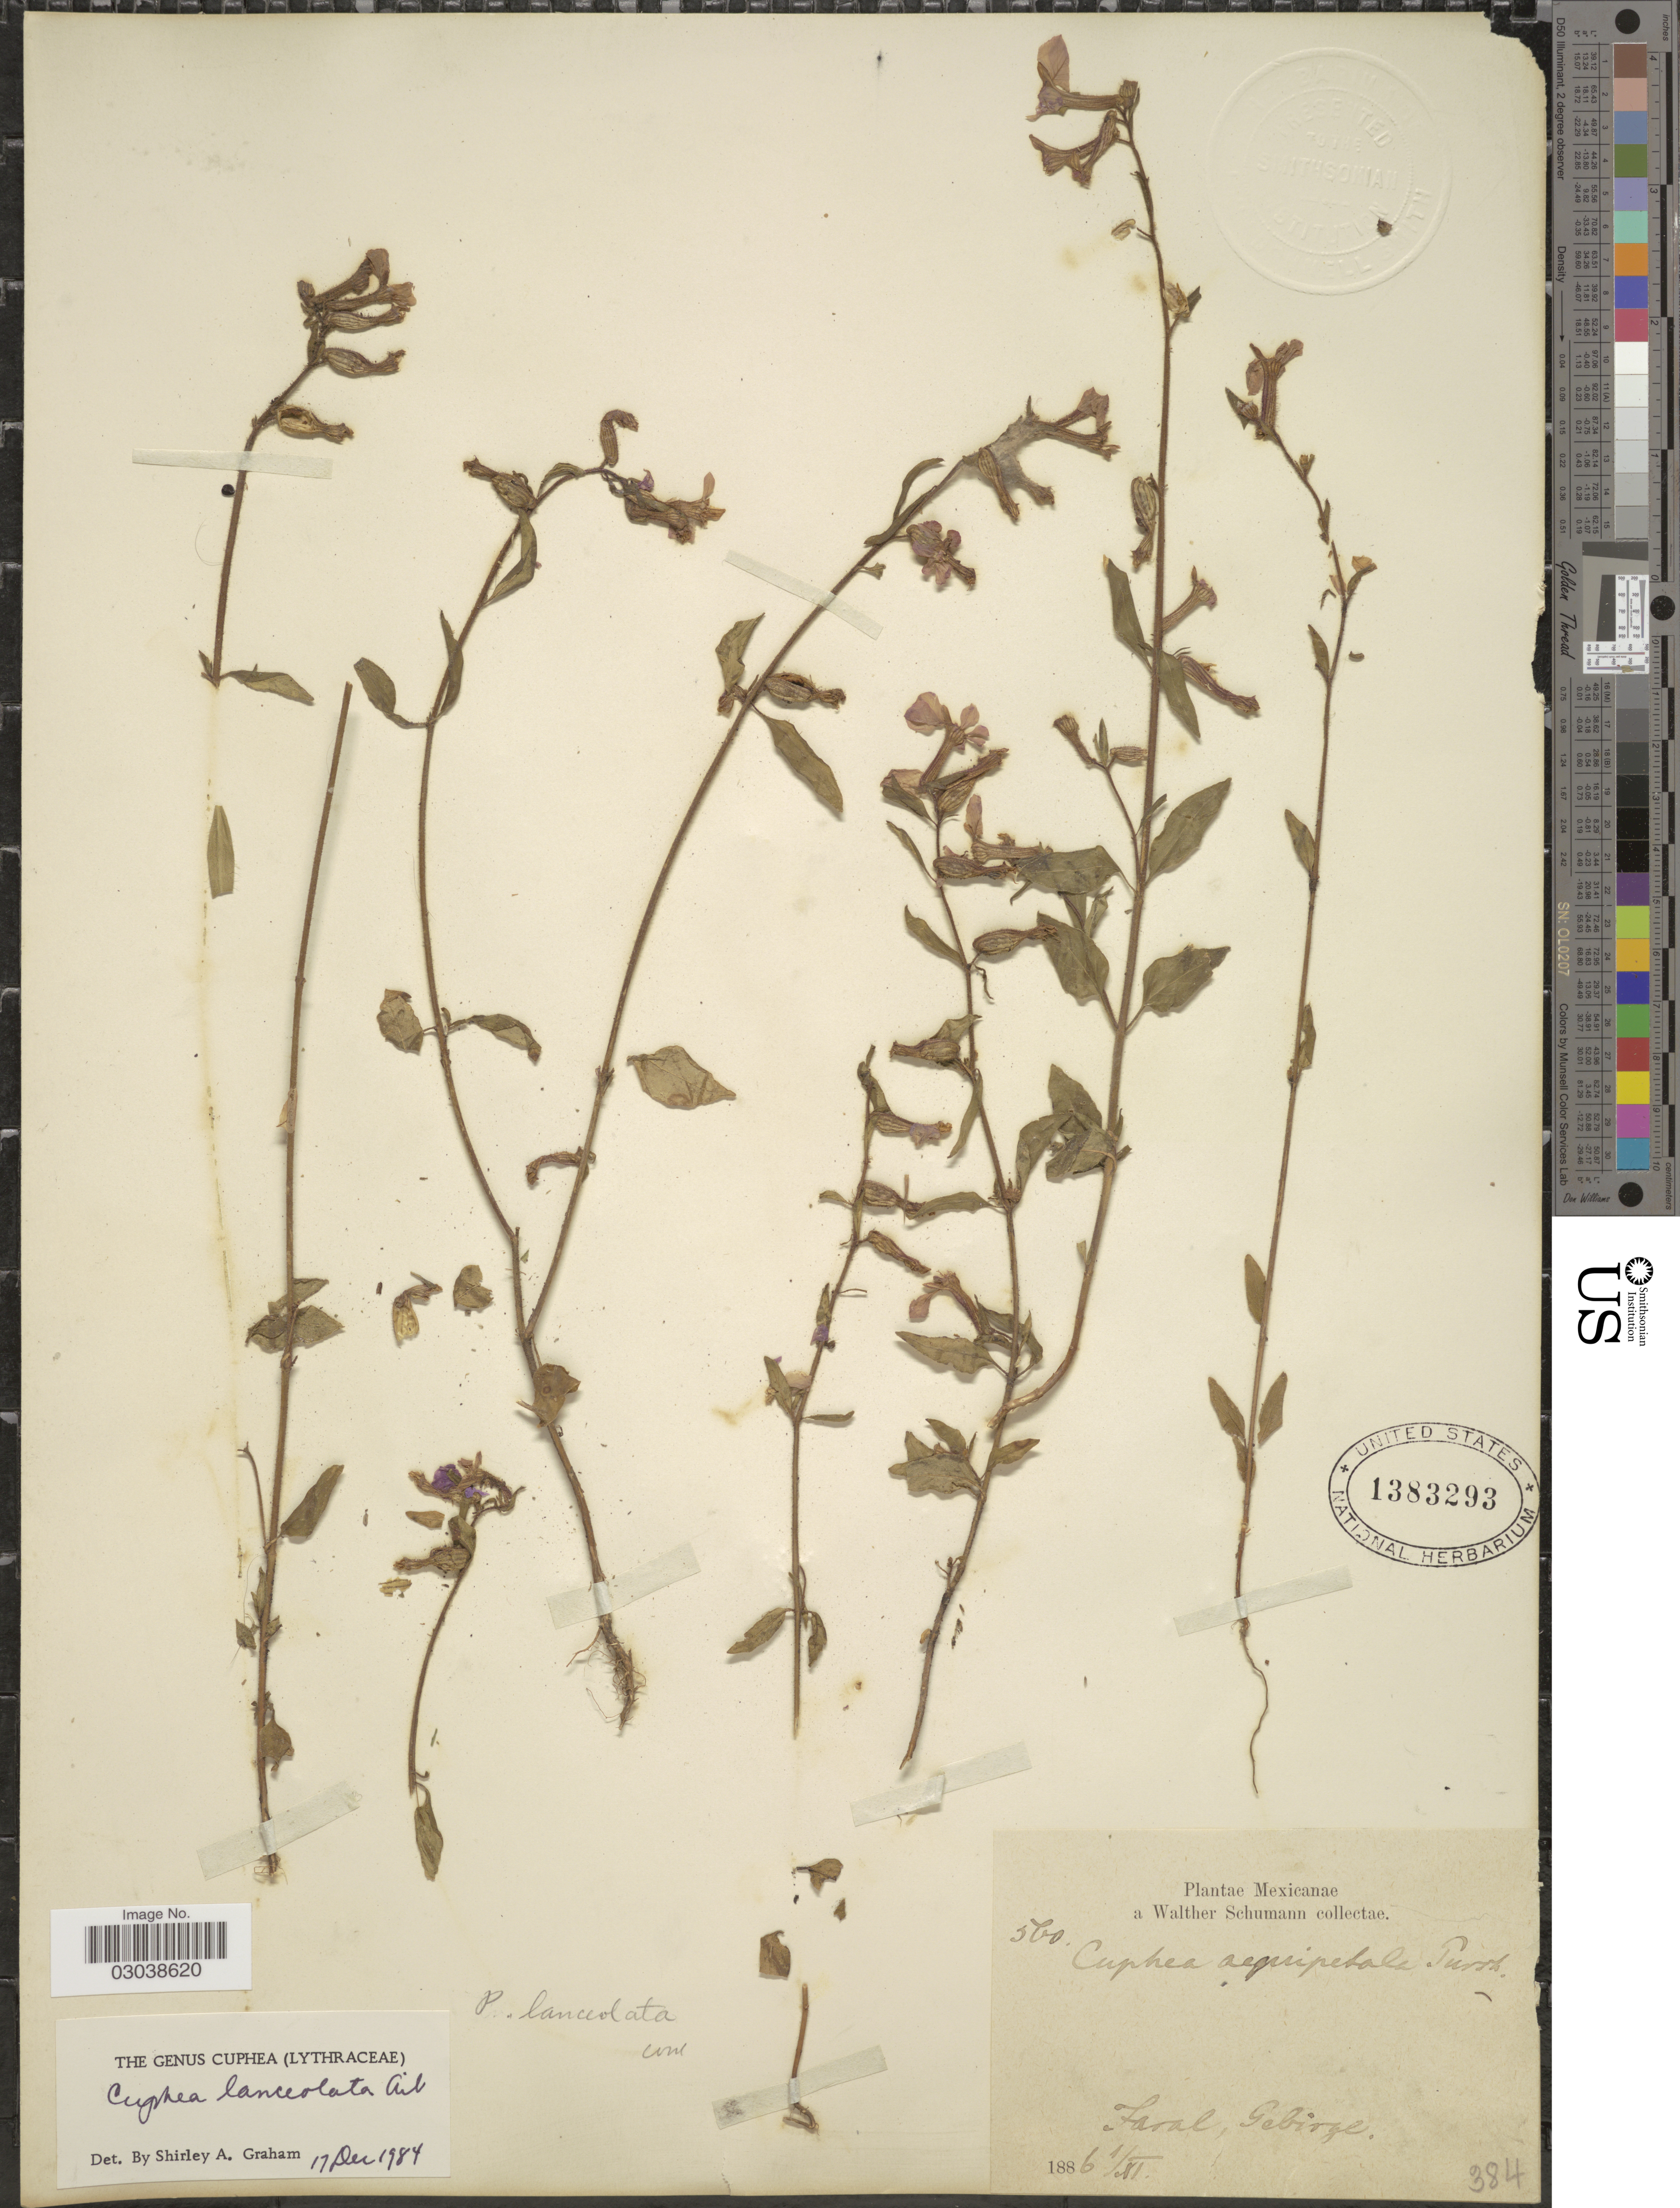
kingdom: Plantae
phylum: Tracheophyta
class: Magnoliopsida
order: Myrtales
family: Lythraceae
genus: Cuphea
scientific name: Cuphea lanceolata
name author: W.T. Aiton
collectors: W. Schumann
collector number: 560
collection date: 1886-11-01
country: Mexico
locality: Faral, Gebirge.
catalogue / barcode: US 1383293